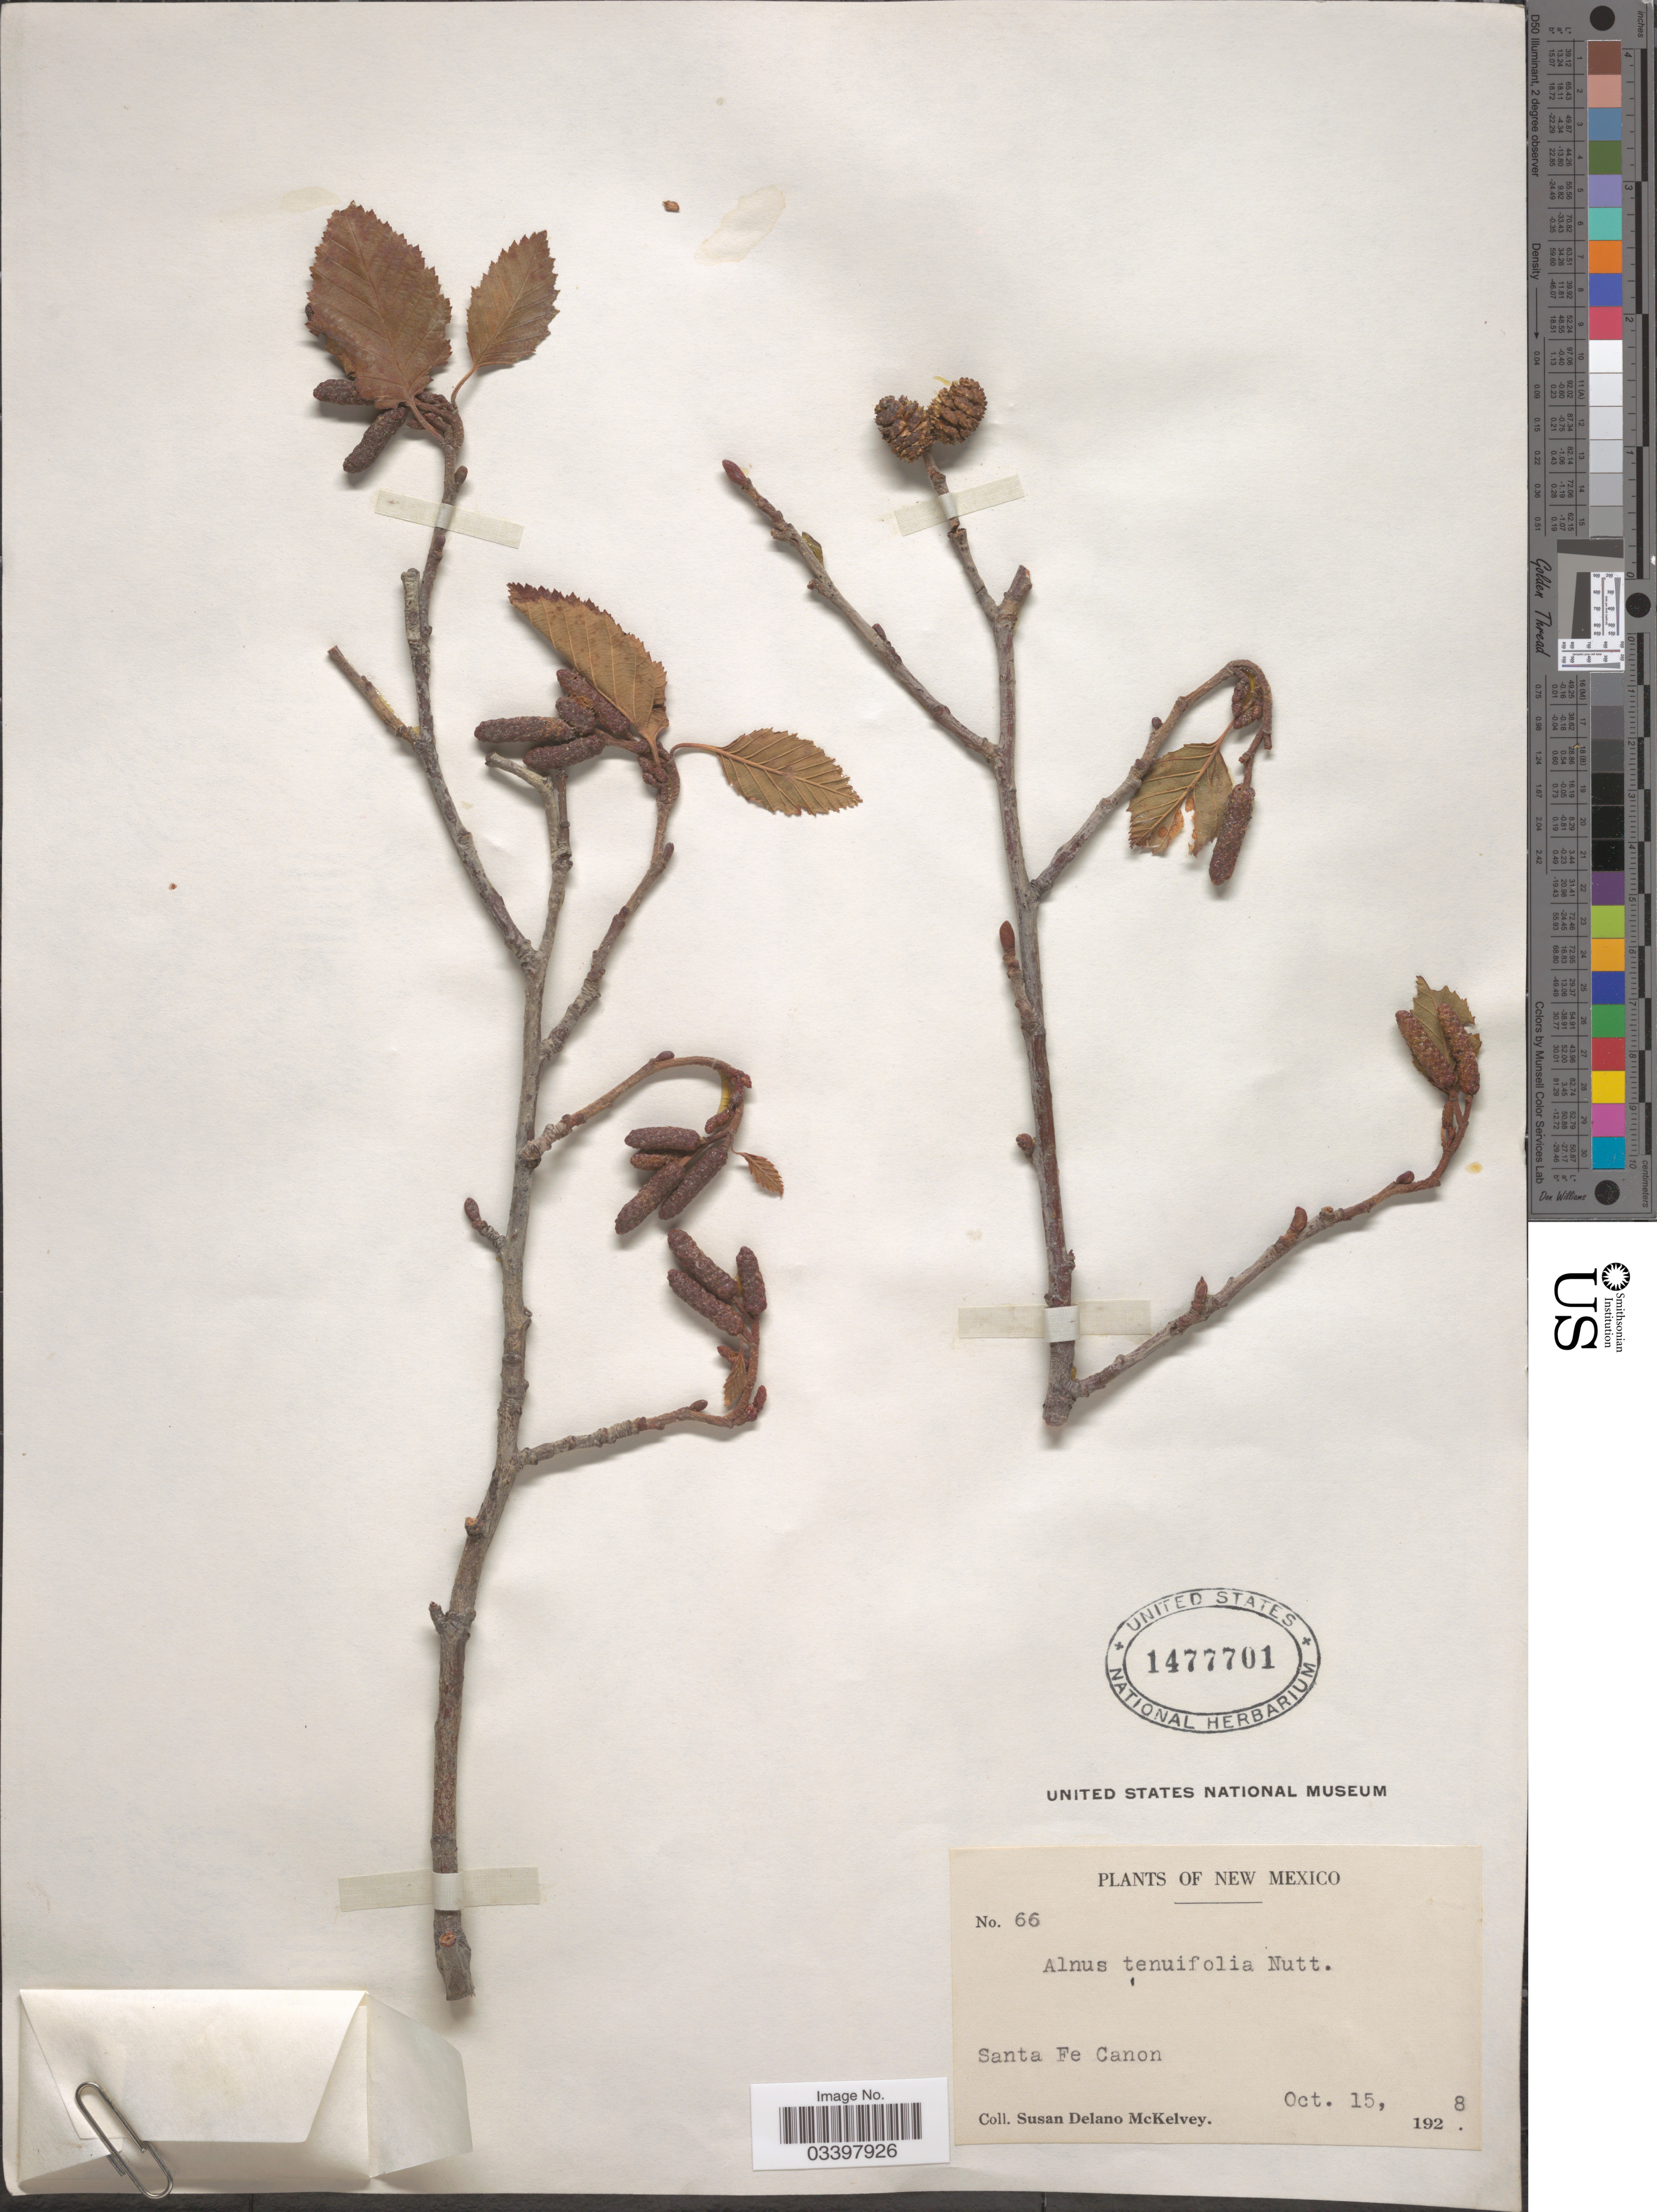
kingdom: Plantae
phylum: Tracheophyta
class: Magnoliopsida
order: Fagales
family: Betulaceae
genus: Alnus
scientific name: Alnus incana subsp. tenuifolia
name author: (Nutt.) Breitung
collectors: S. A. McKelvey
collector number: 66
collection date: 1928-10-15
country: United States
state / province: New Mexico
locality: Santa Fe Canon.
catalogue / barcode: US 1477701